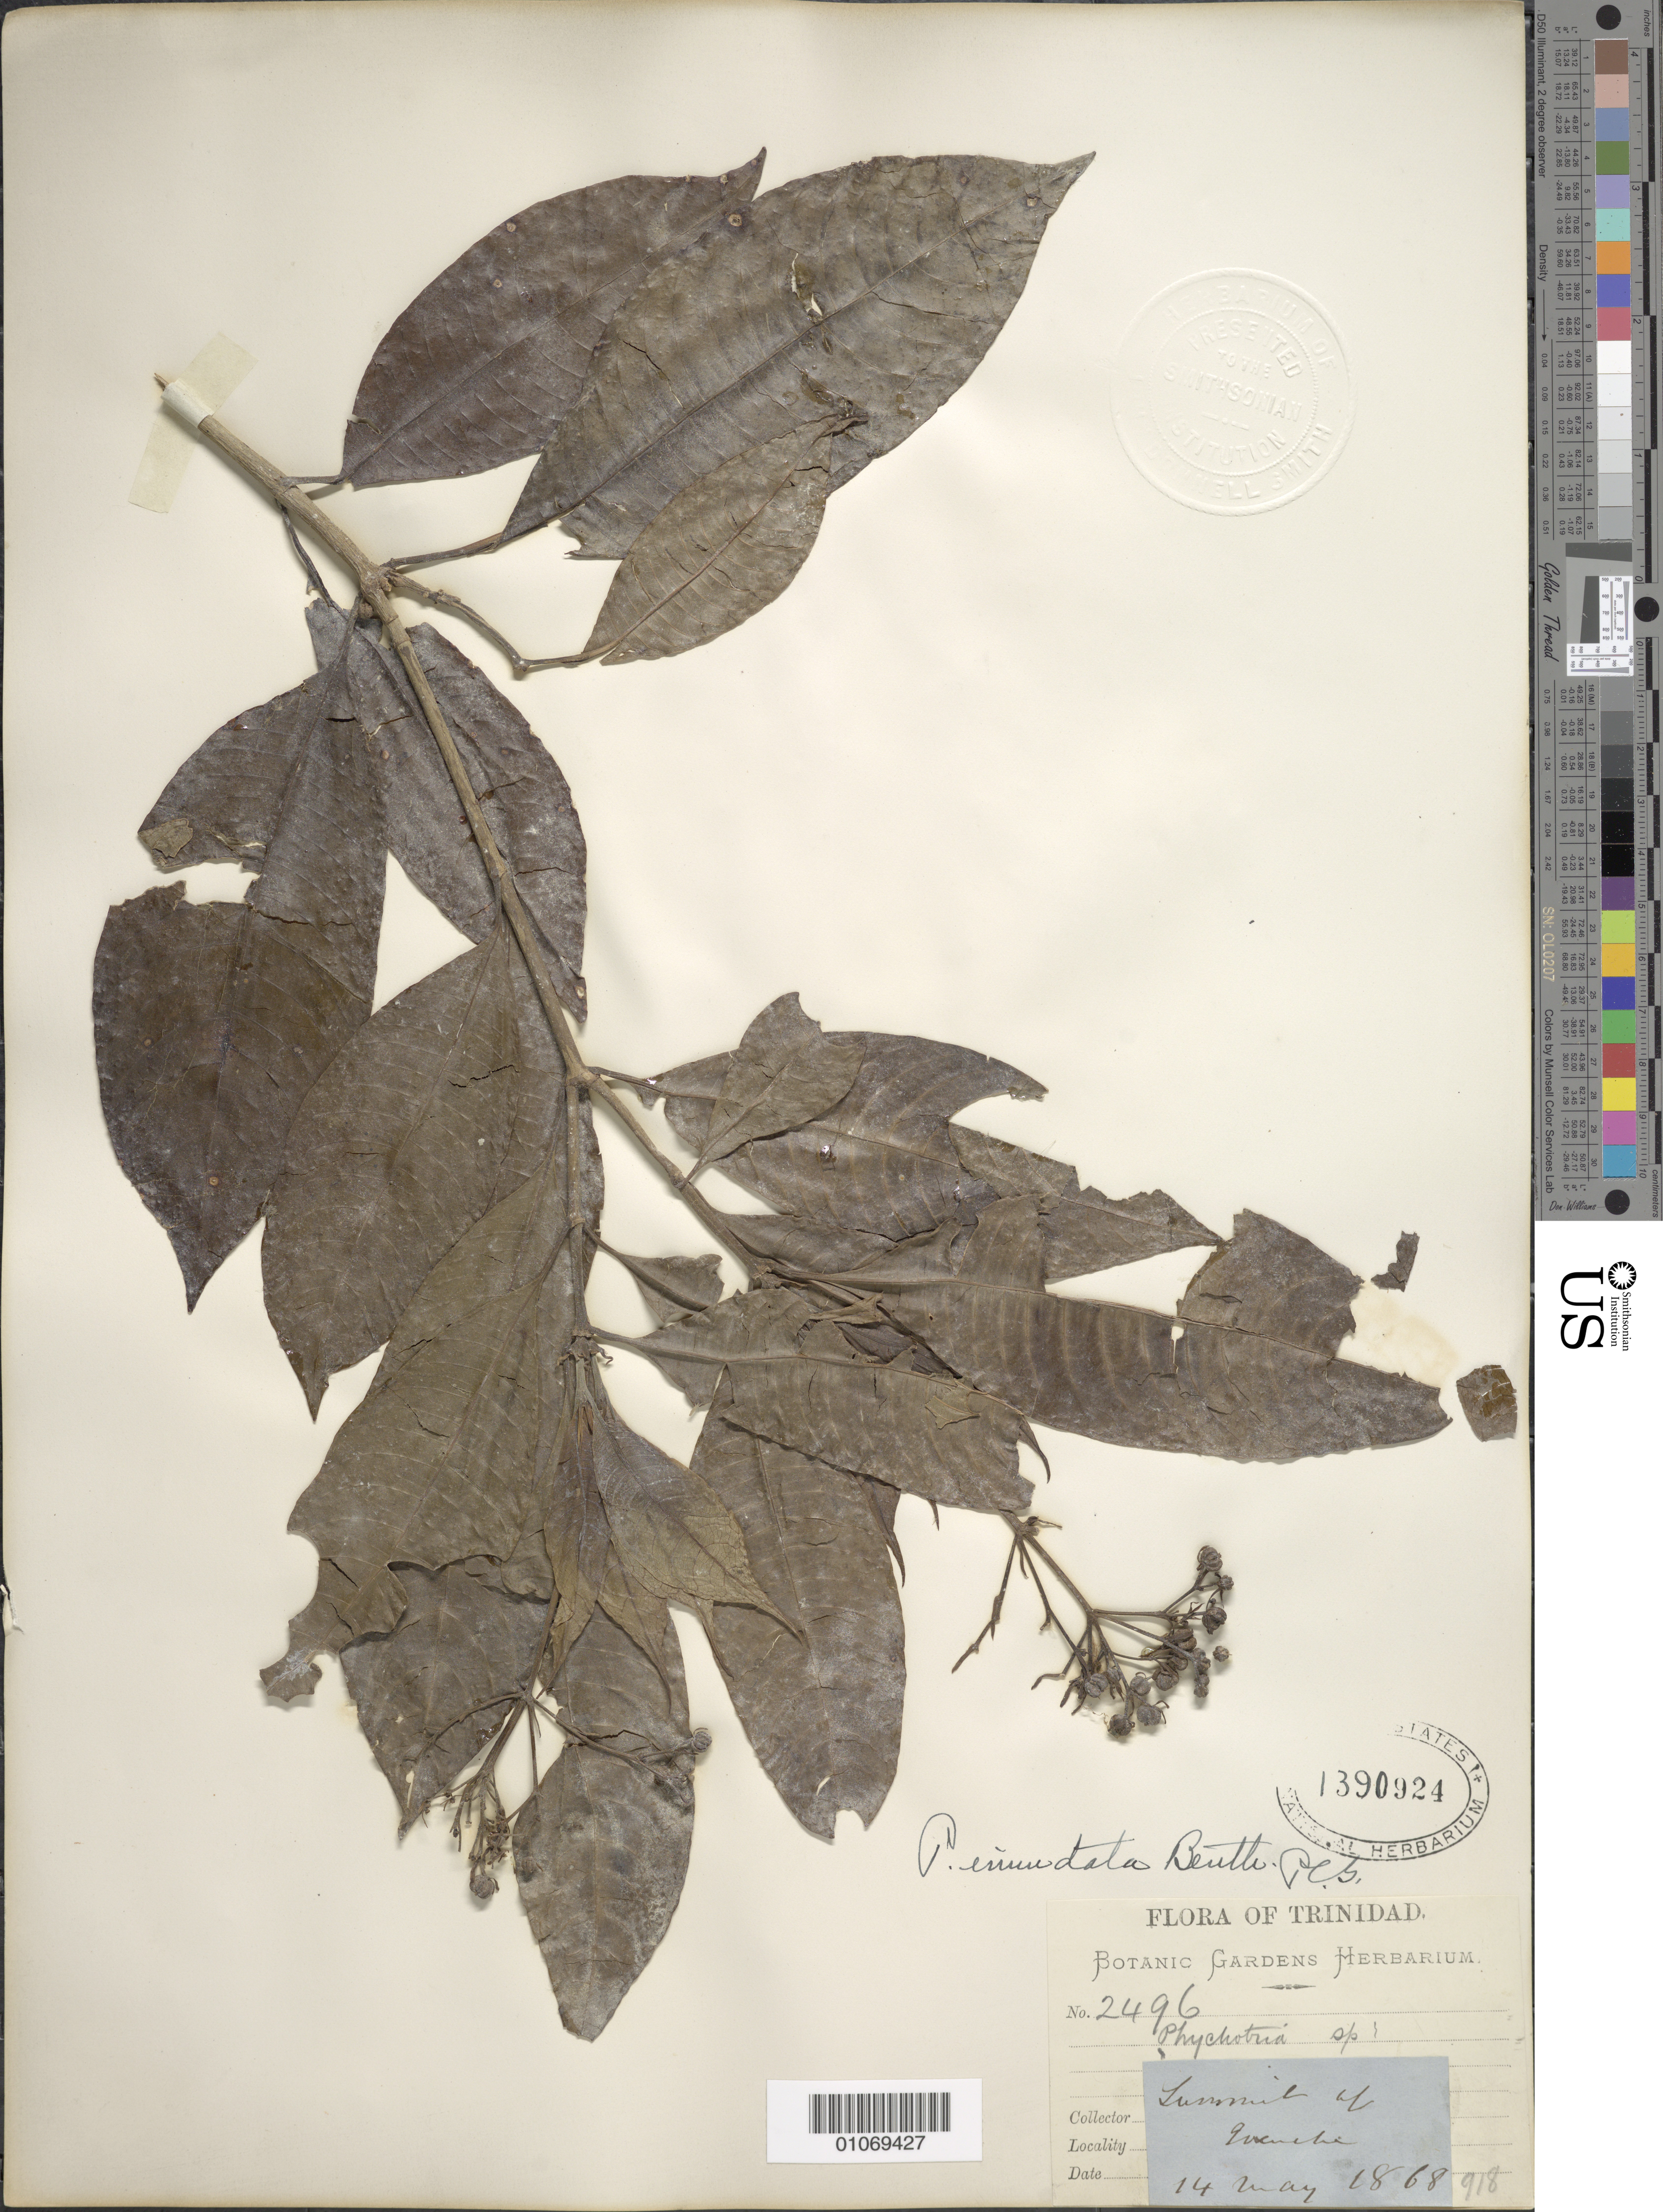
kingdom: Plantae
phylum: Tracheophyta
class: Magnoliopsida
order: Gentianales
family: Rubiaceae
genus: Psychotria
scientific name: Psychotria capitata subsp. amplifolia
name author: (Raeusch.) Steyerm.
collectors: Botanic Gardens Herbarium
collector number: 2496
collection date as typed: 14 May 1868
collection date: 1868-05-14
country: Trinidad and Tobago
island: Trinidad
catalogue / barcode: US 1390924